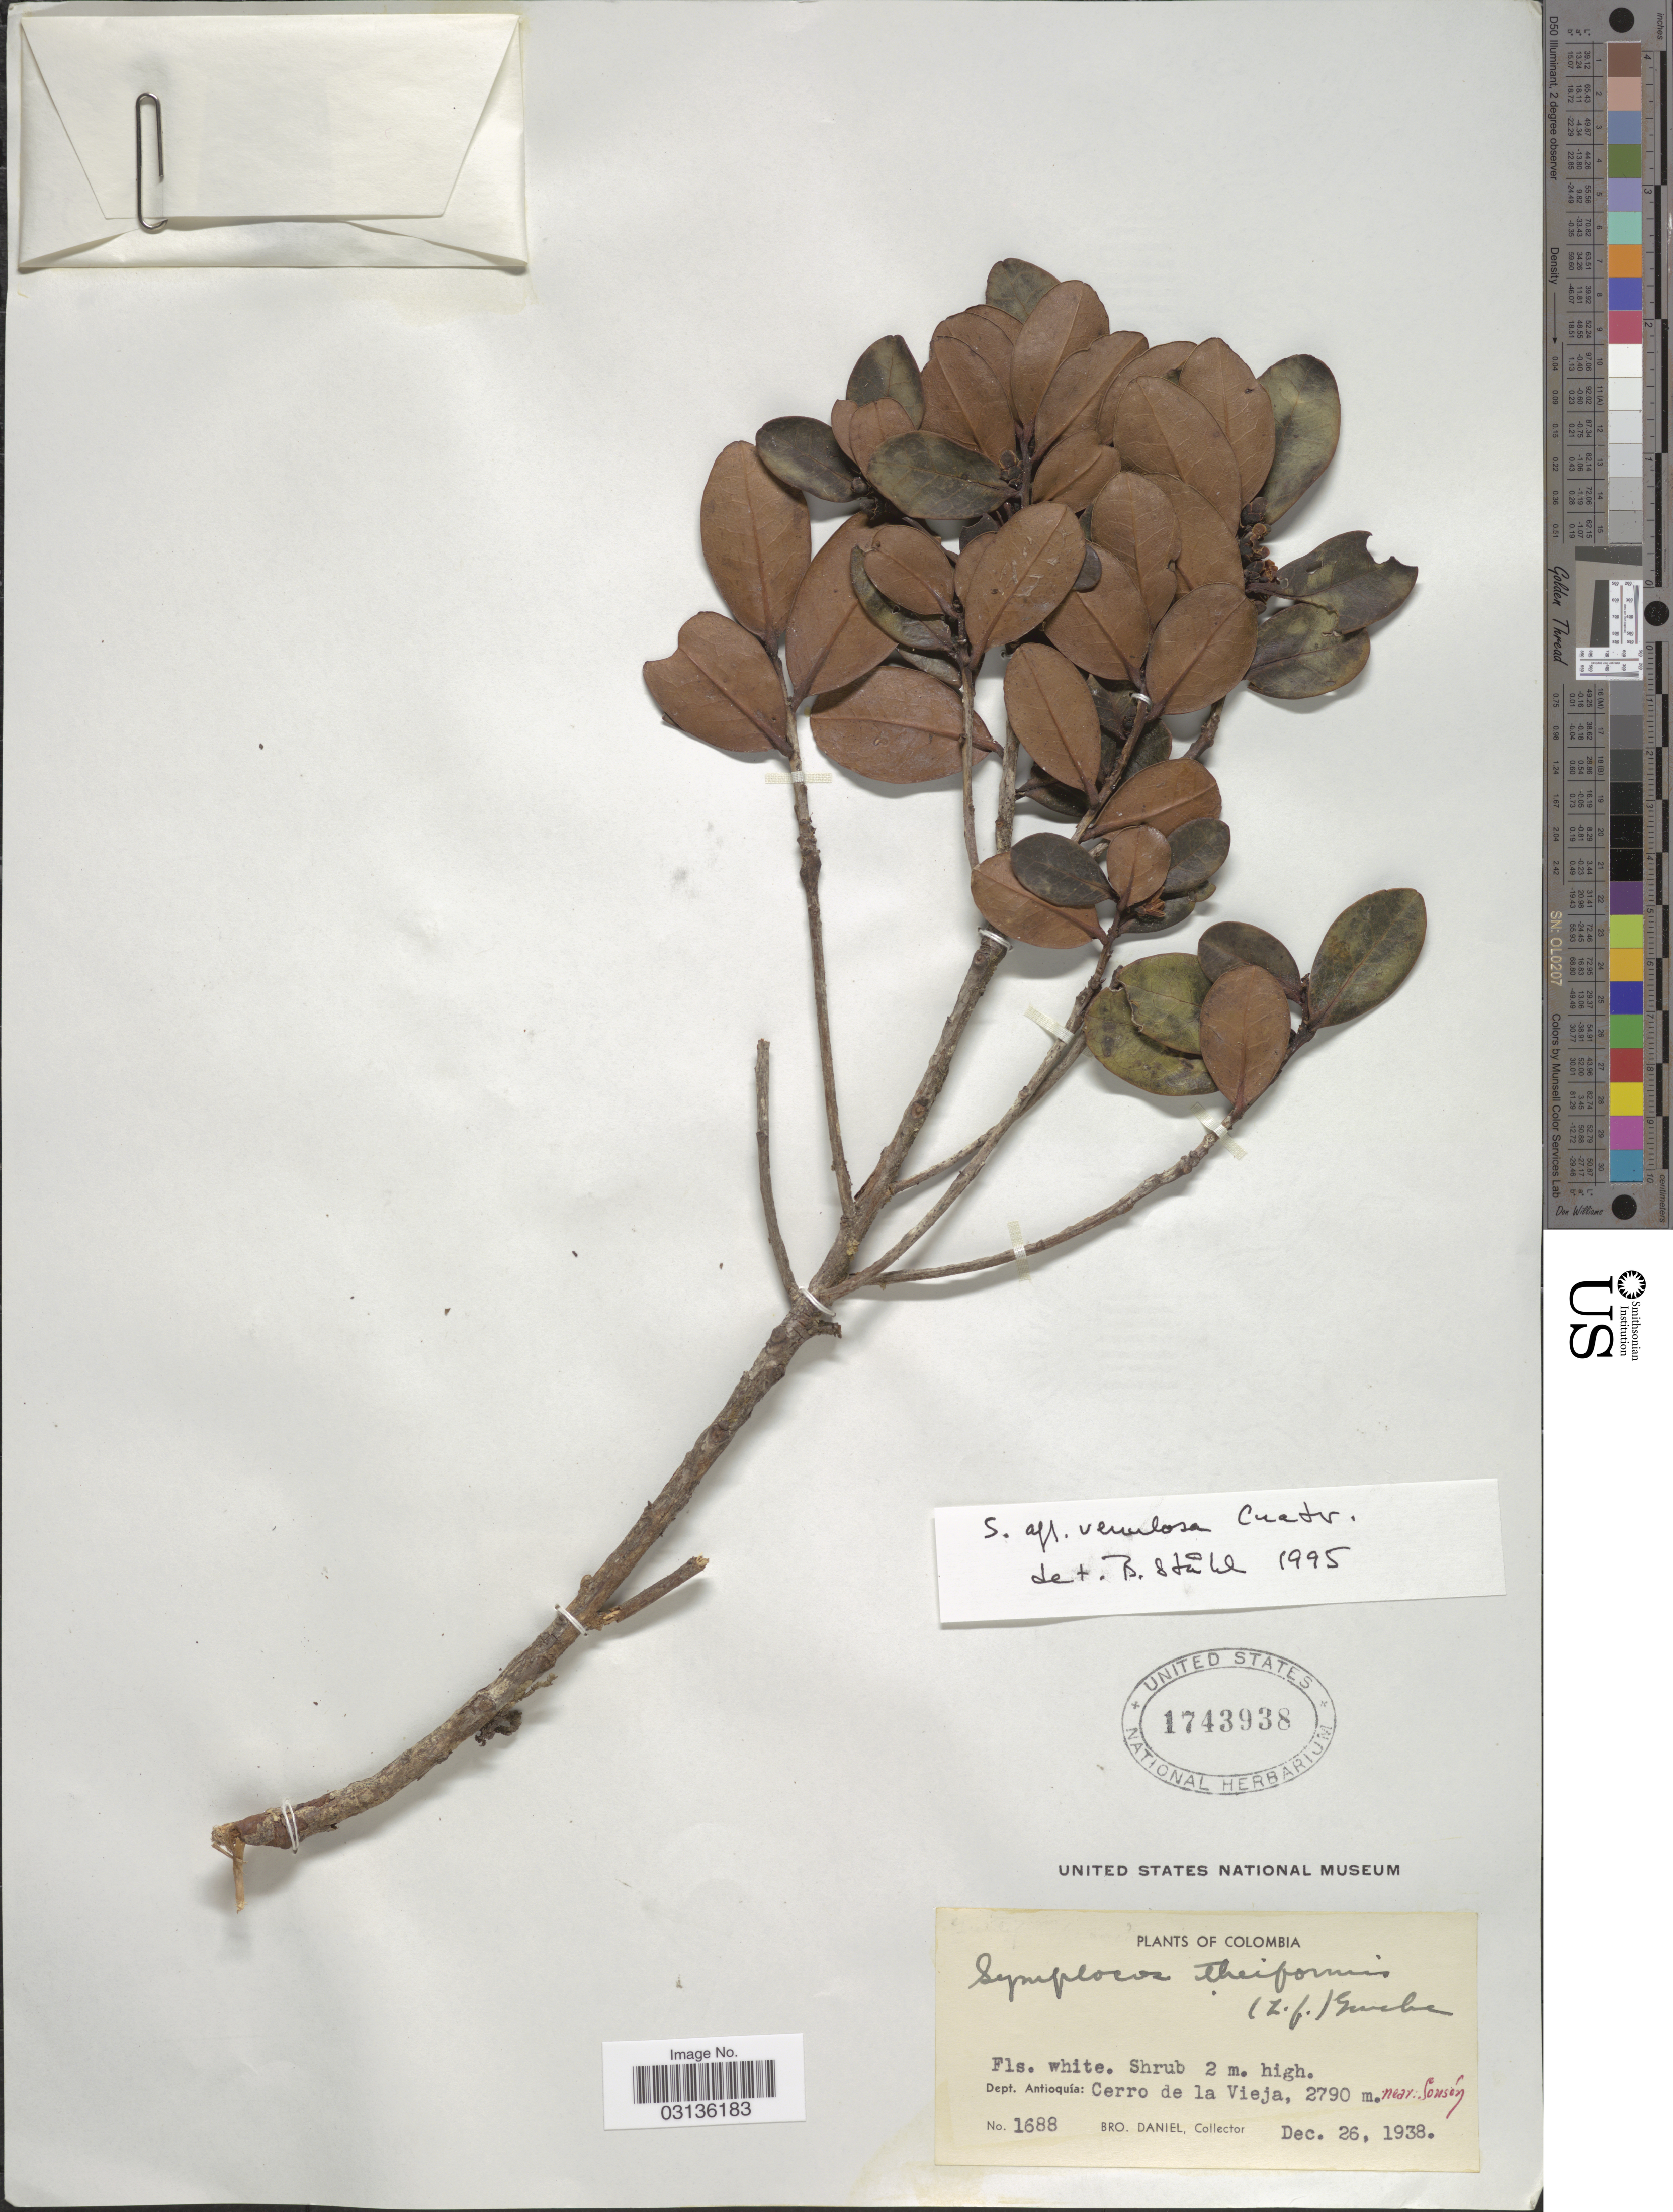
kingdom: Plantae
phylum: Tracheophyta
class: Magnoliopsida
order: Ericales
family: Symplocaceae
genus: Symplocos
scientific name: Symplocos venulosa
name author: Cuatrec.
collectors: Bro. Daniel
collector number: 1688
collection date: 1938-12-26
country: Colombia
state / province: Antioquia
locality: Dept. Antioquía: Cerro de la Vieja, near Sonsón.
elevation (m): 2790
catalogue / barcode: US 1743938